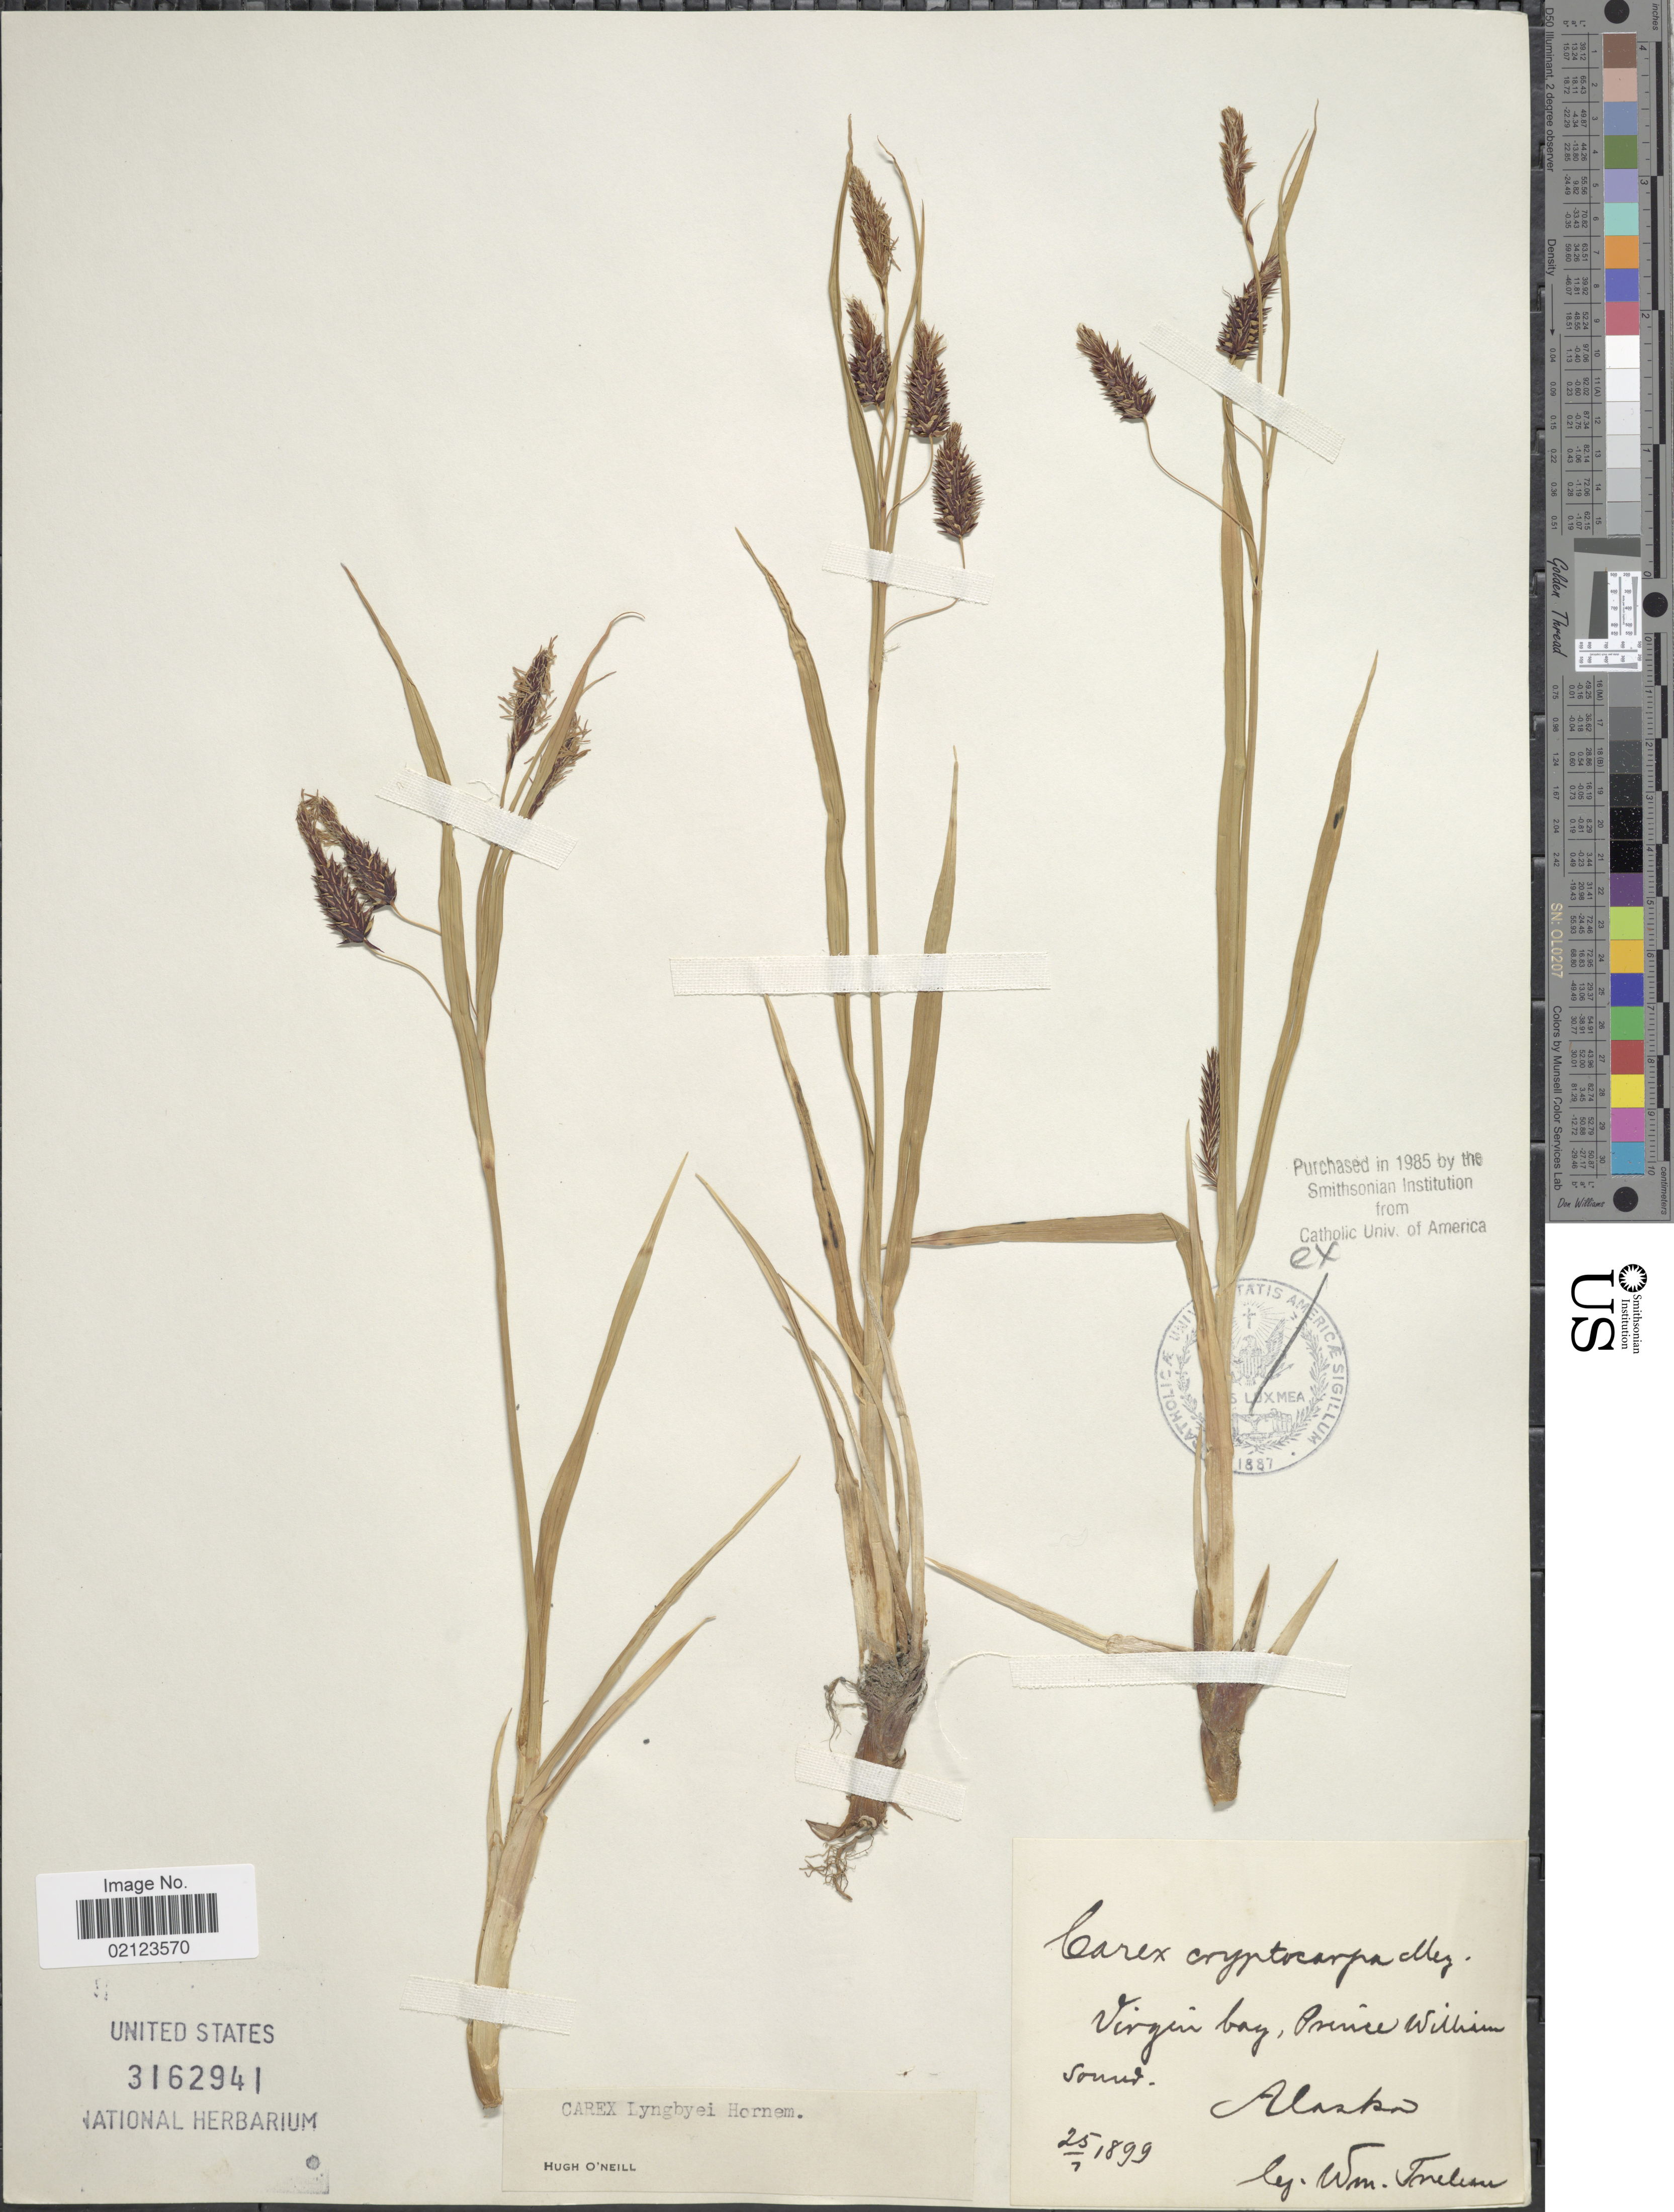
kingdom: Plantae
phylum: Tracheophyta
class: Liliopsida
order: Poales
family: Cyperaceae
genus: Carex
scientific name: Carex lyngbyei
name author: Hornem.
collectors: W. Trelease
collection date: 1899-07-25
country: United States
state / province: Alaska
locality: Virgin bay, Prince William Sound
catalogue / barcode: US 3162941